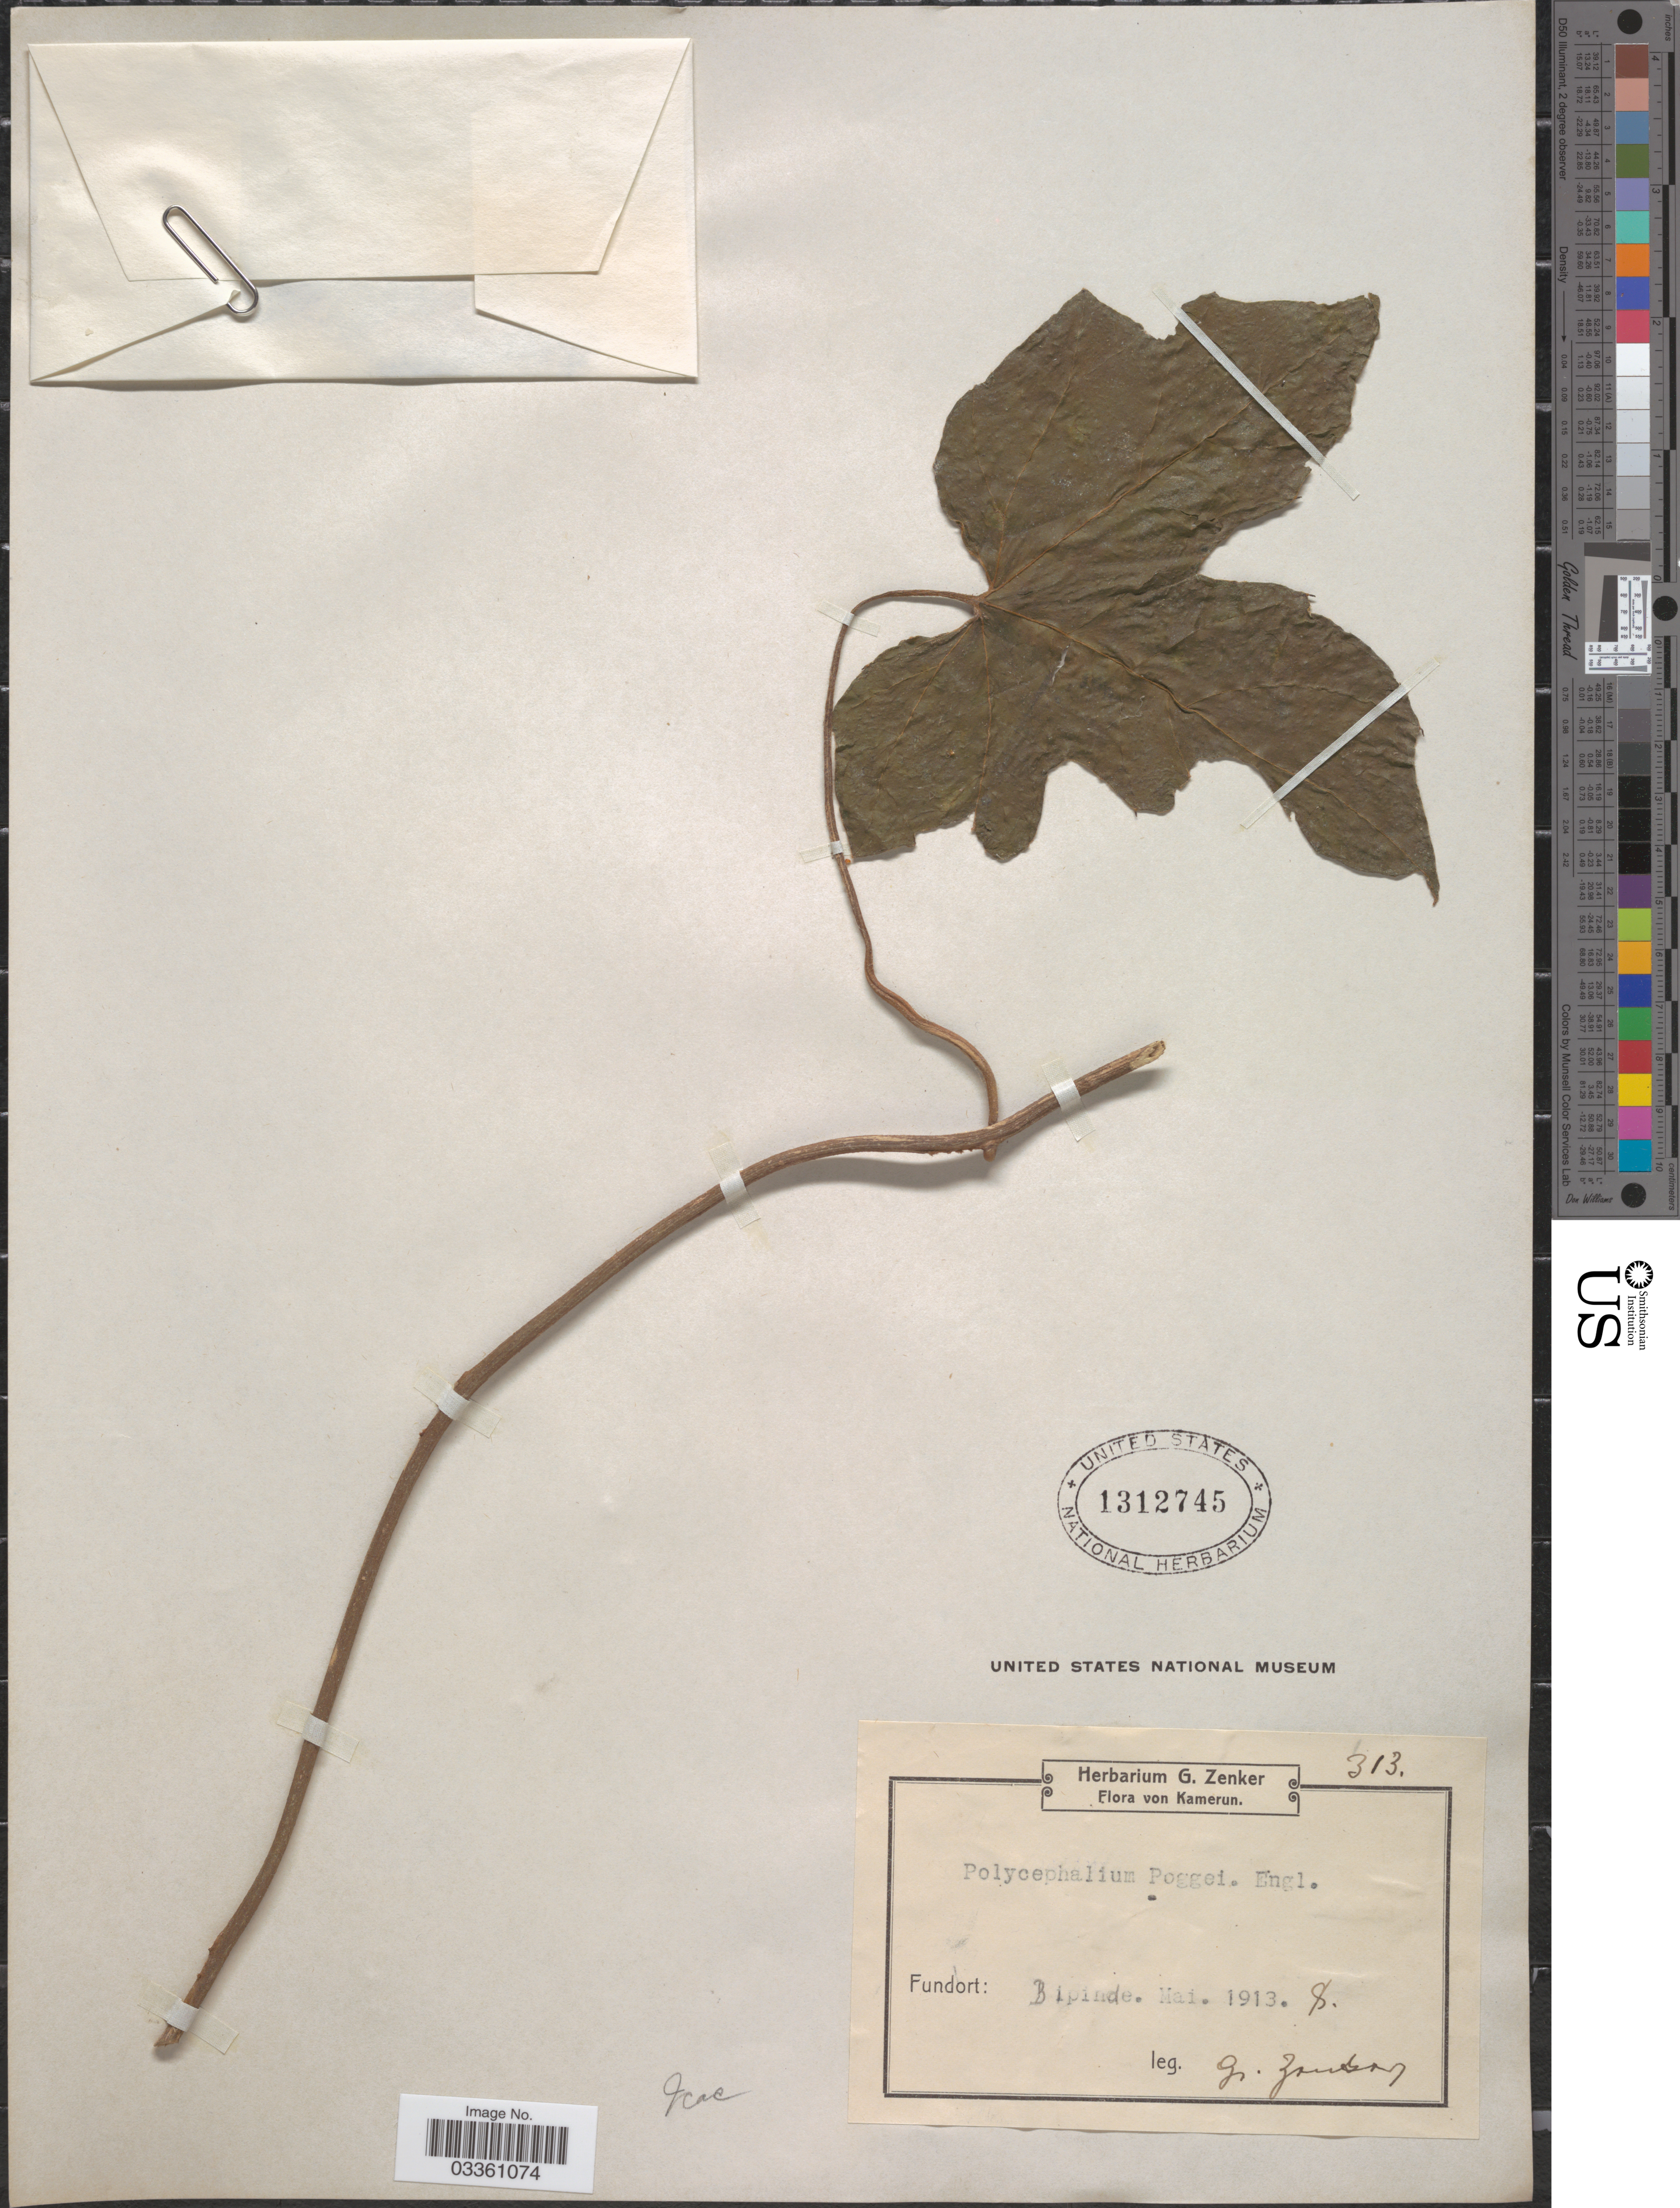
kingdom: Plantae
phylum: Tracheophyta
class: Magnoliopsida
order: Icacinales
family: Icacinaceae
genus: Pyrenacantha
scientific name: Pyrenacantha lobata (Pierre) Byng & Utteridge nom. inval.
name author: (Pierre) Byng & Utteridge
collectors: G. A. Zenker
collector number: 313?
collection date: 1913-05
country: Cameroon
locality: Kamerun. Bipinde.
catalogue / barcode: US 1312745